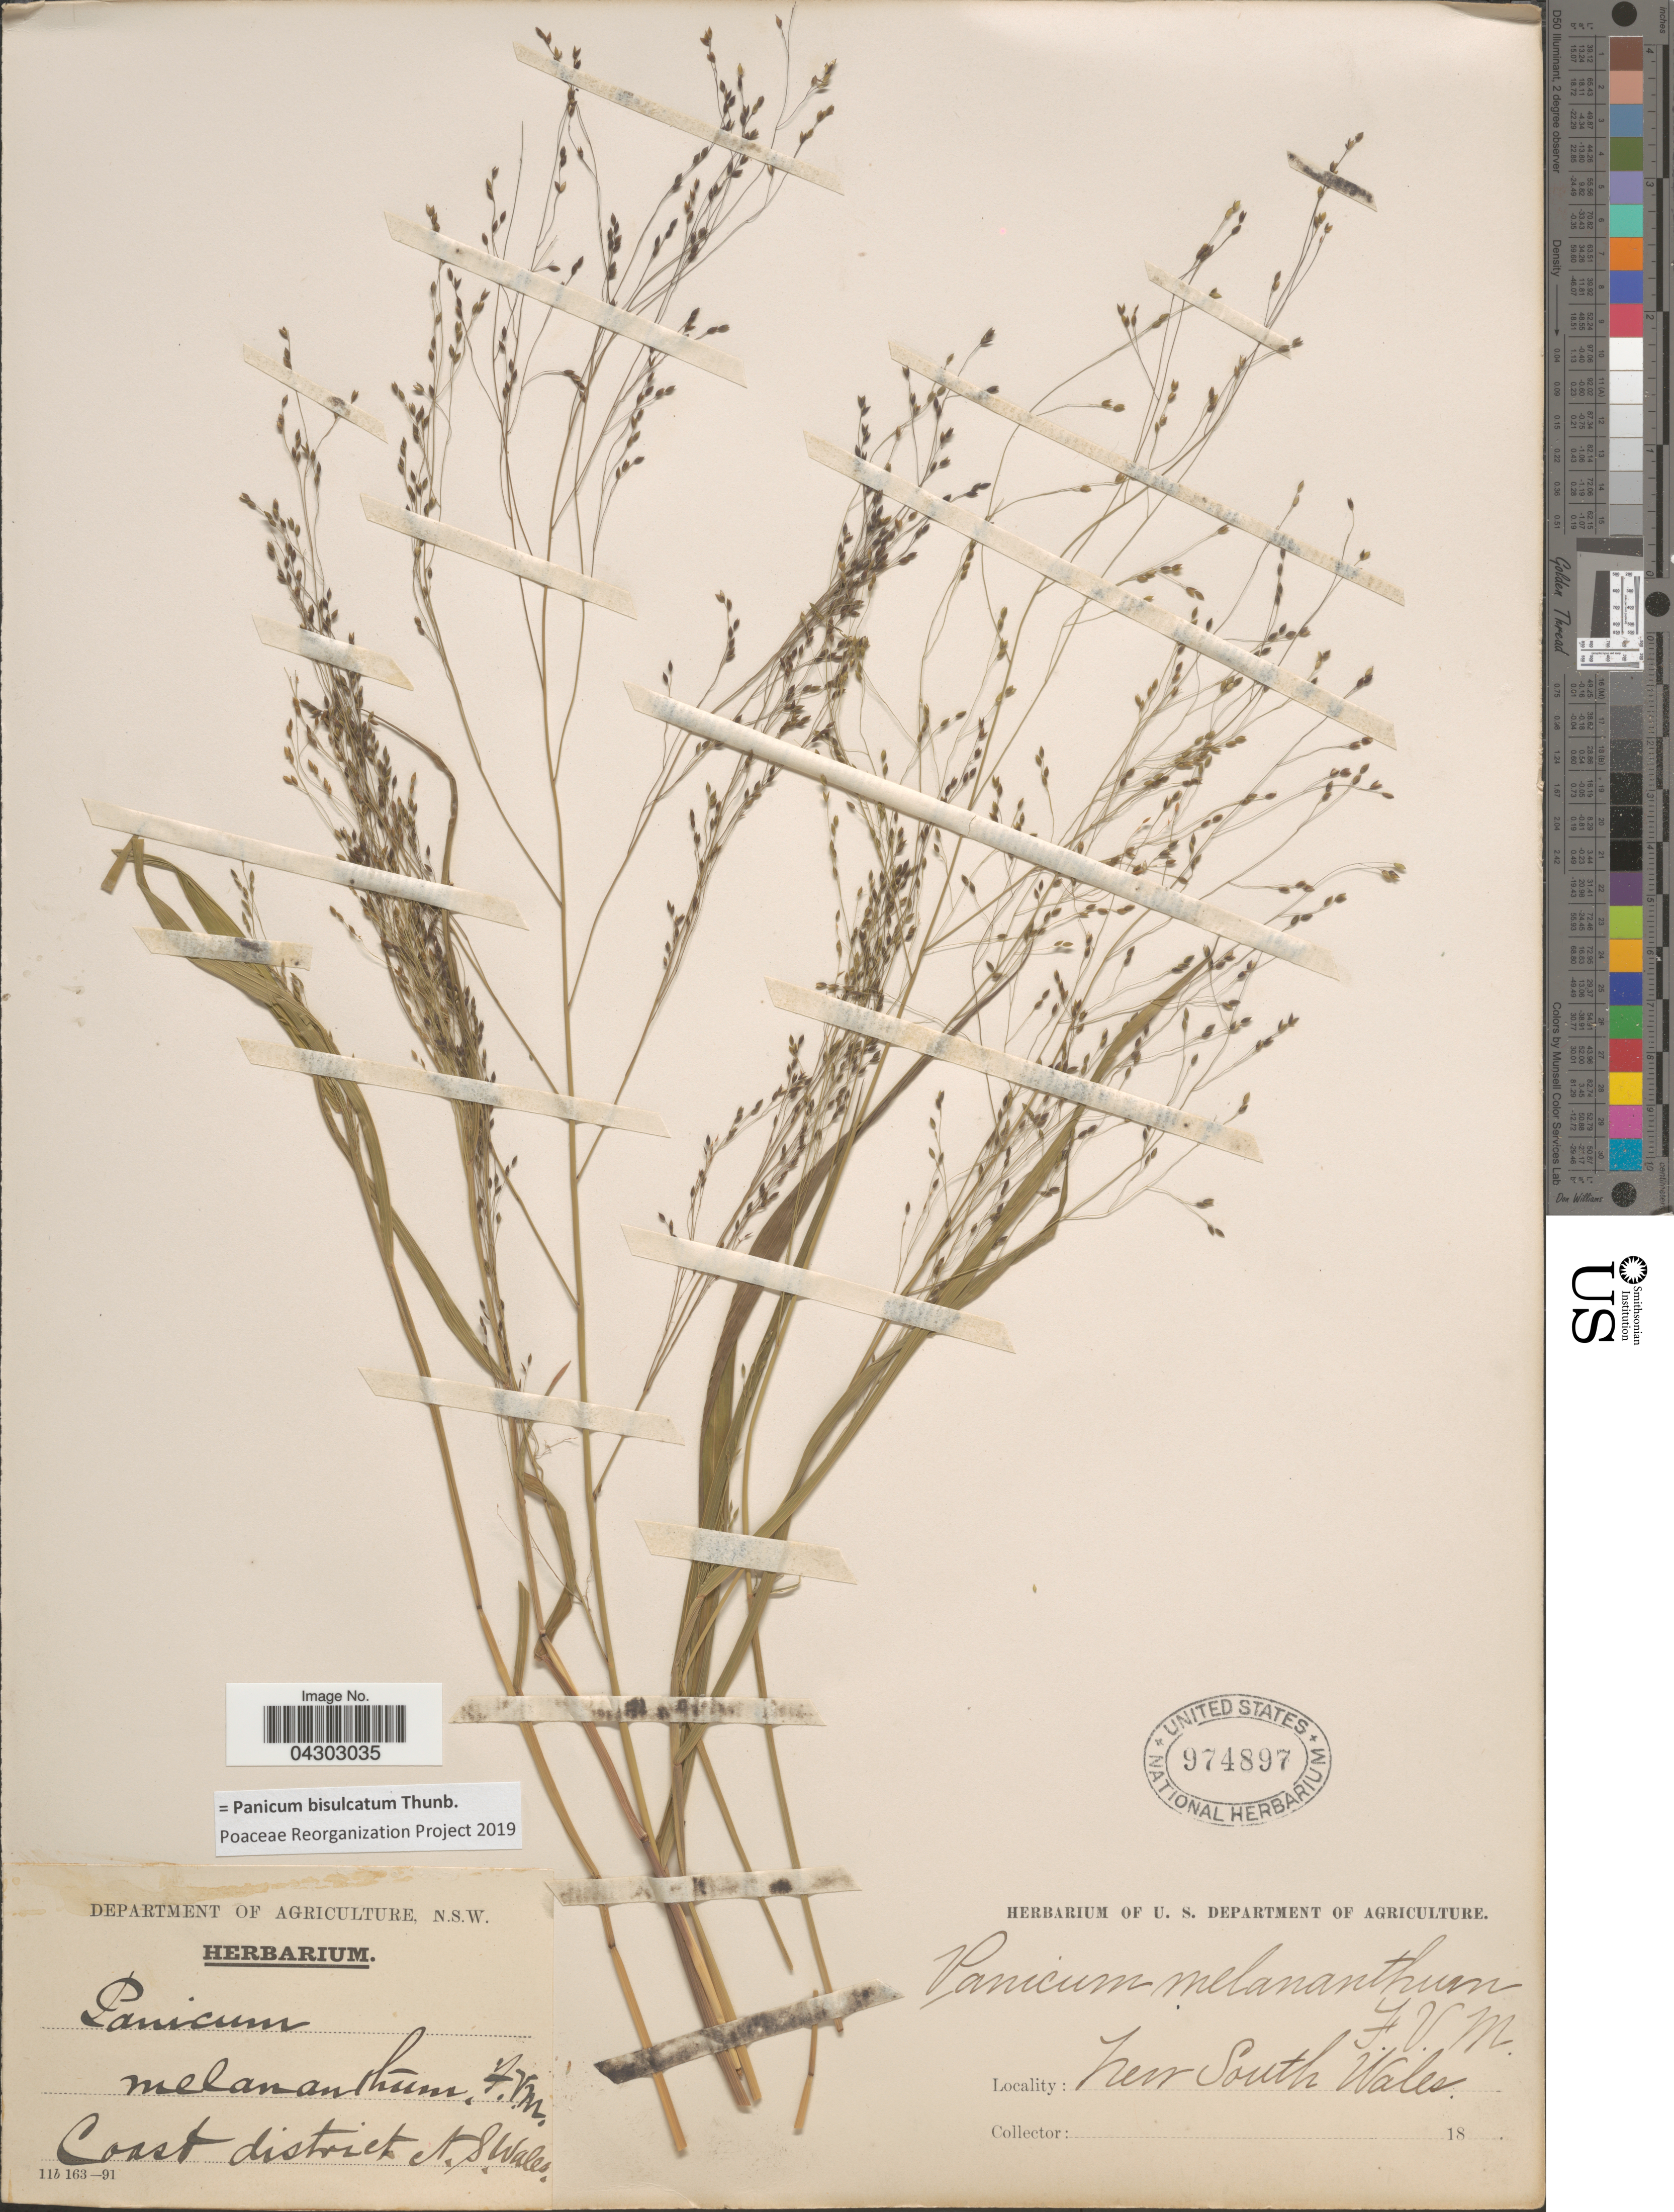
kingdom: Plantae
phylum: Tracheophyta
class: Liliopsida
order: Poales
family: Poaceae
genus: Panicum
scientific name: Panicum bisulcatum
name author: Thunb.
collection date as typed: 18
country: Australia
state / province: New South Wales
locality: Coast District.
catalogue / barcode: US 974897